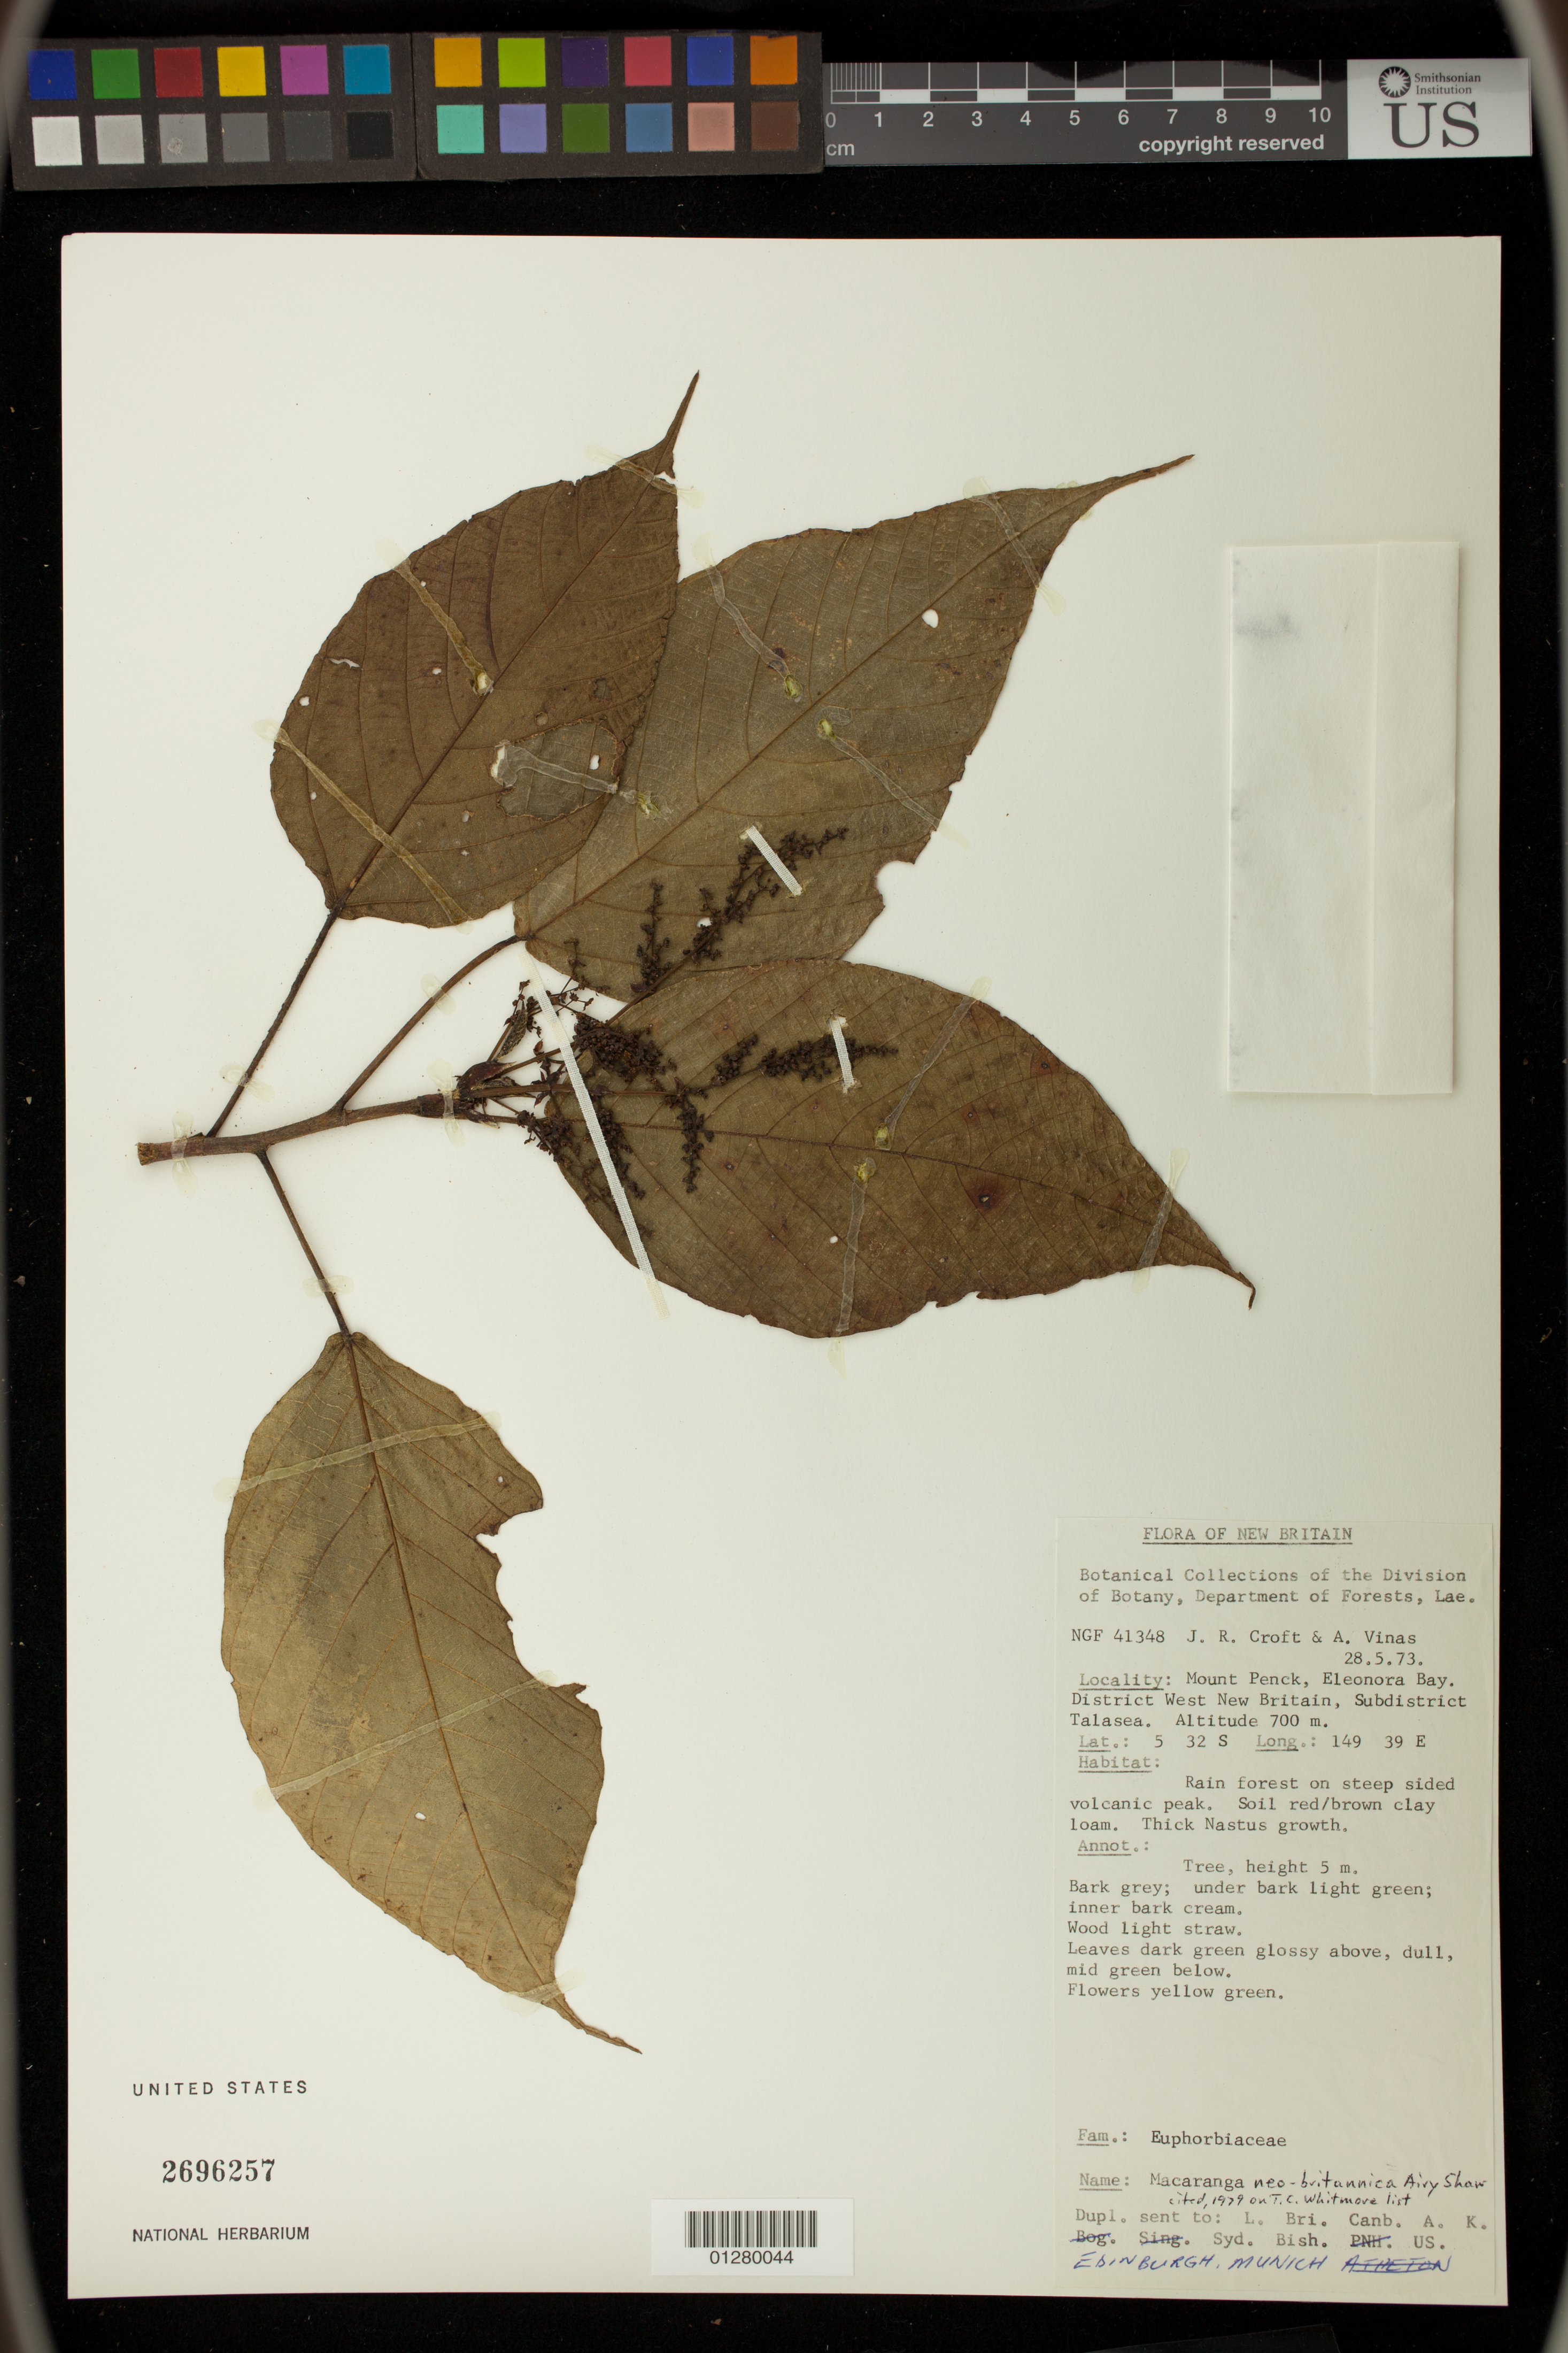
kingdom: Plantae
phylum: Tracheophyta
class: Magnoliopsida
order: Malpighiales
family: Euphorbiaceae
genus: Macaranga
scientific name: Macaranga neobritannica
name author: Airy Shaw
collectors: J. R. Croft & A. Vinas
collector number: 41348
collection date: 1973-05-28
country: Papua New Guinea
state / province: West New Britain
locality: Mount Penck, Eleonora Bay. Subdistrict Talasea.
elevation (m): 700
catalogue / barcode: US 2696257